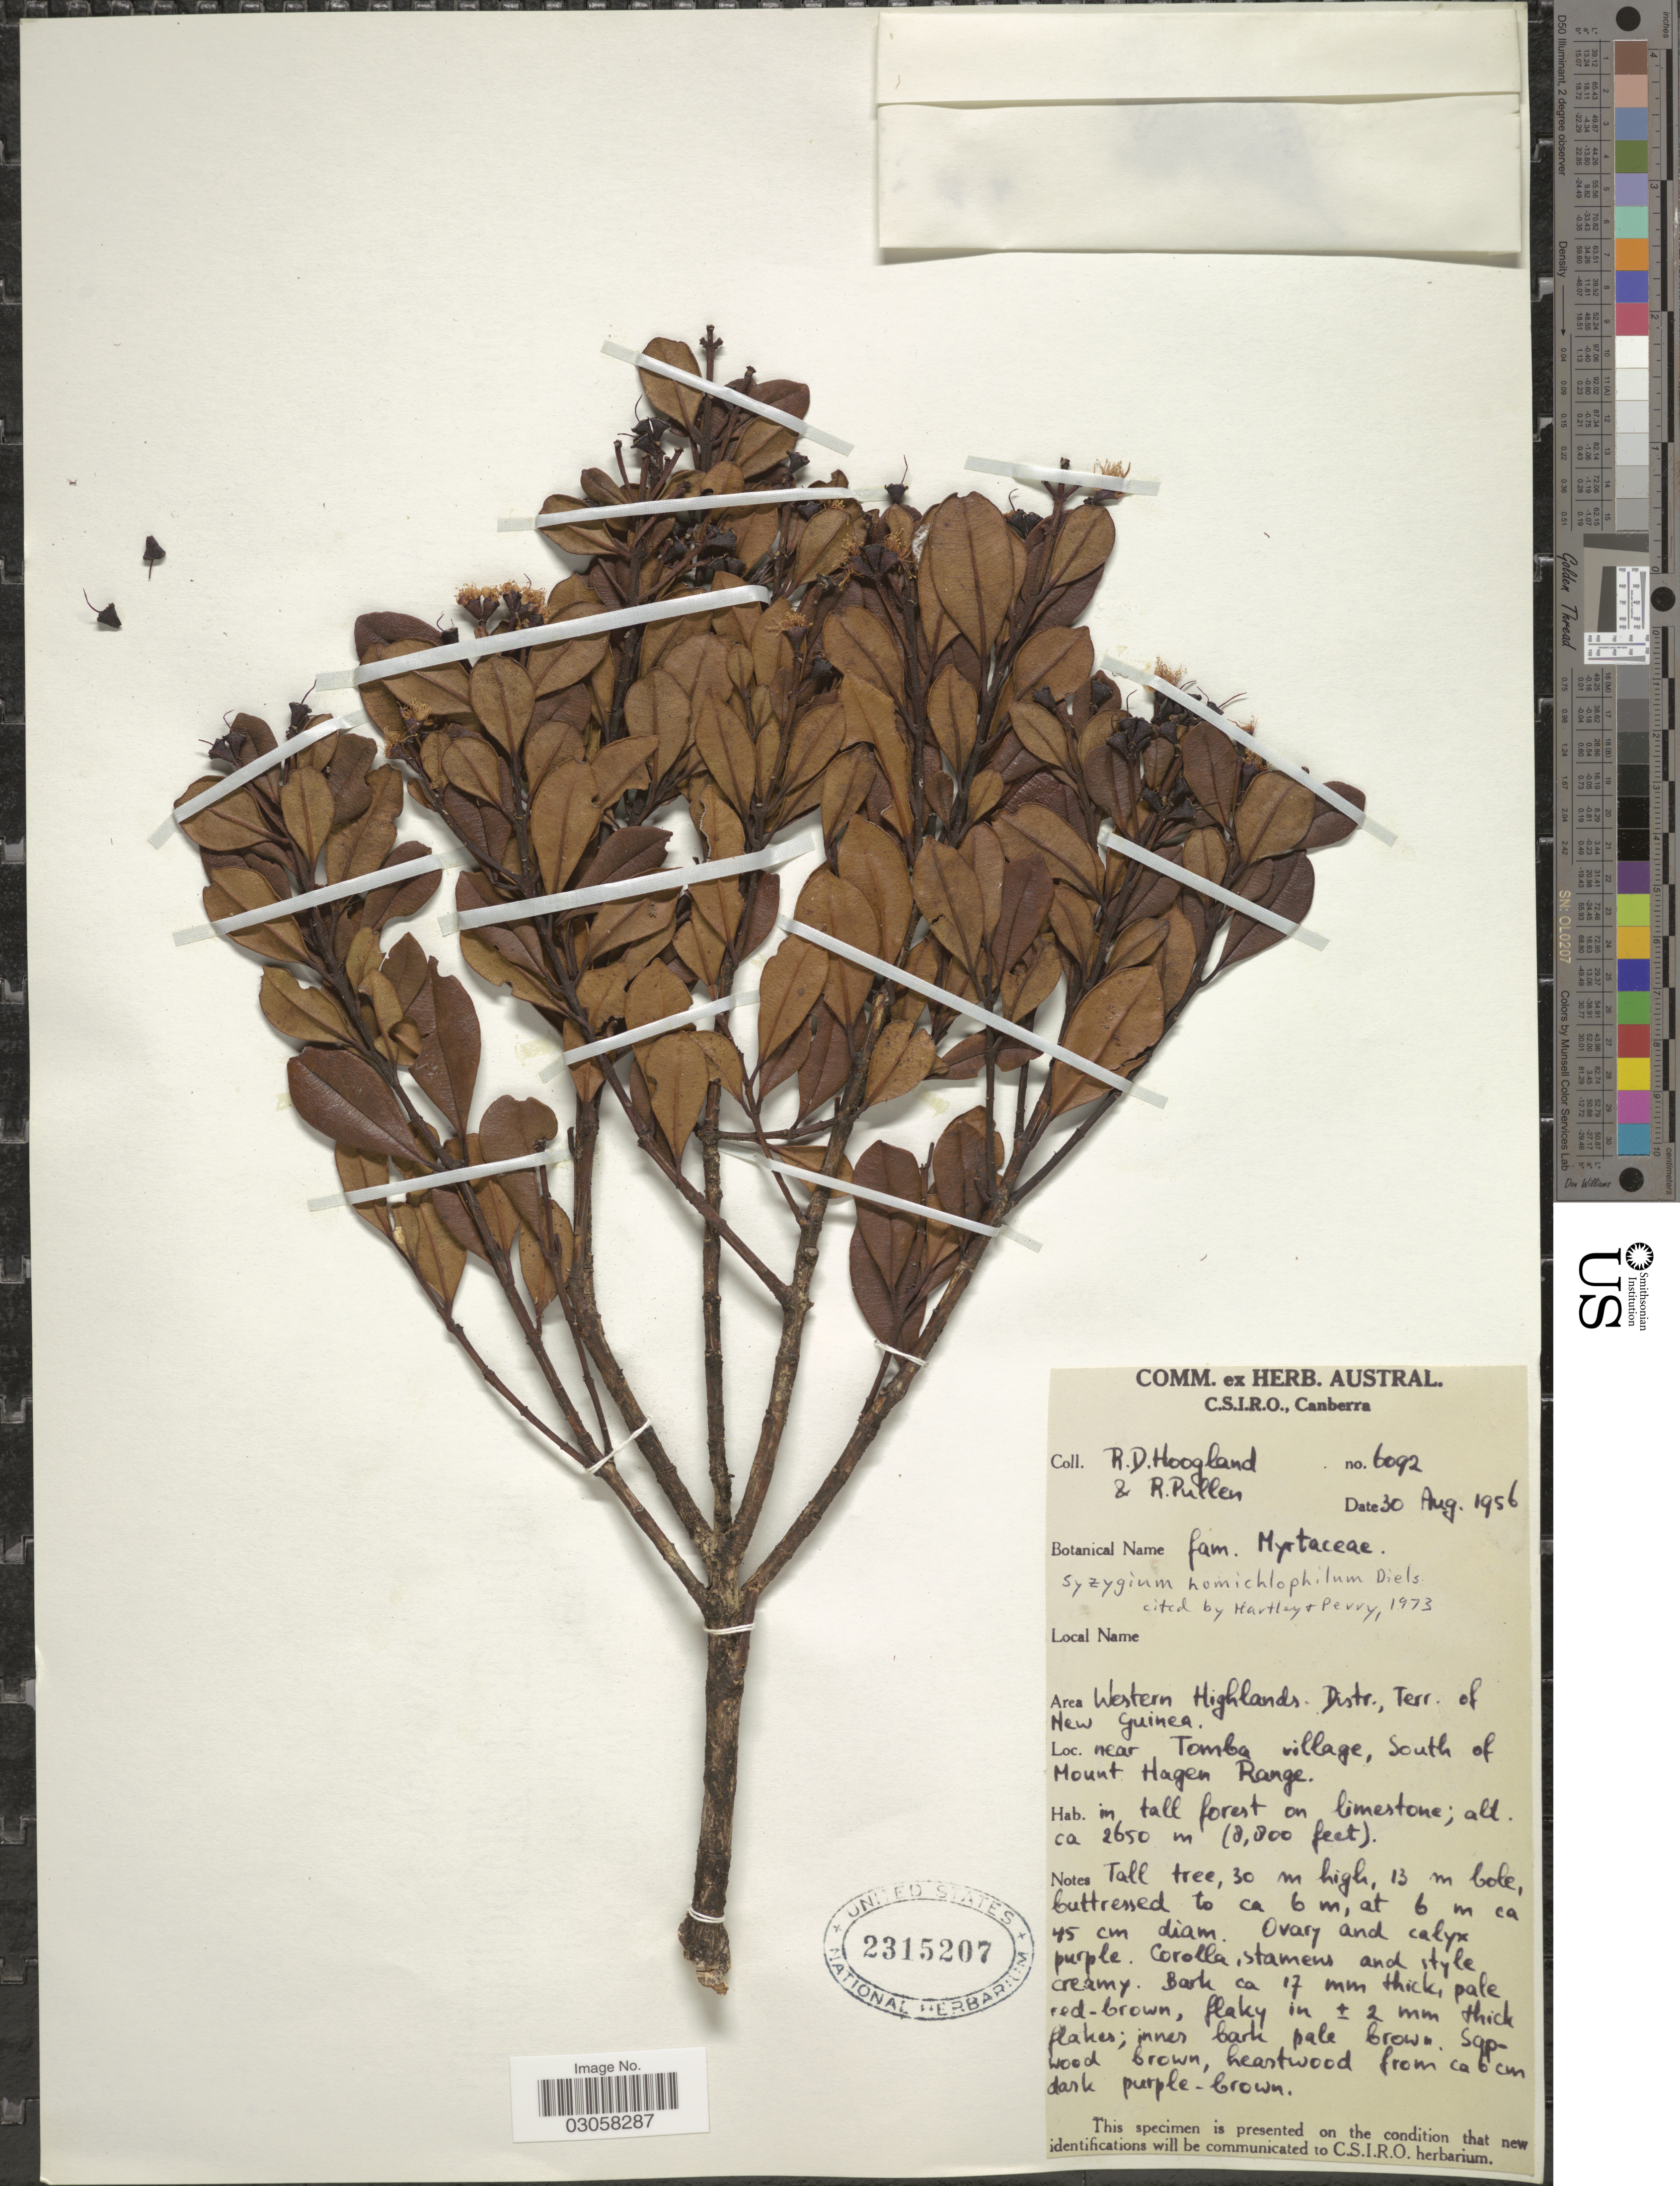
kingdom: Plantae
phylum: Tracheophyta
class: Magnoliopsida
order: Myrtales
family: Myrtaceae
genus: Syzygium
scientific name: Syzygium homichlophilum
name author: Diels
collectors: R. D. Hoogland & R. Pullen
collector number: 6092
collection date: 1956-08-30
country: Papua New Guinea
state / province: Western Highlands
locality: Area Western Highlands. Distr., Terr. of New Guinea, near Tomba village, South of Mount Hagen Range.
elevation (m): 2650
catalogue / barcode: US 2315207